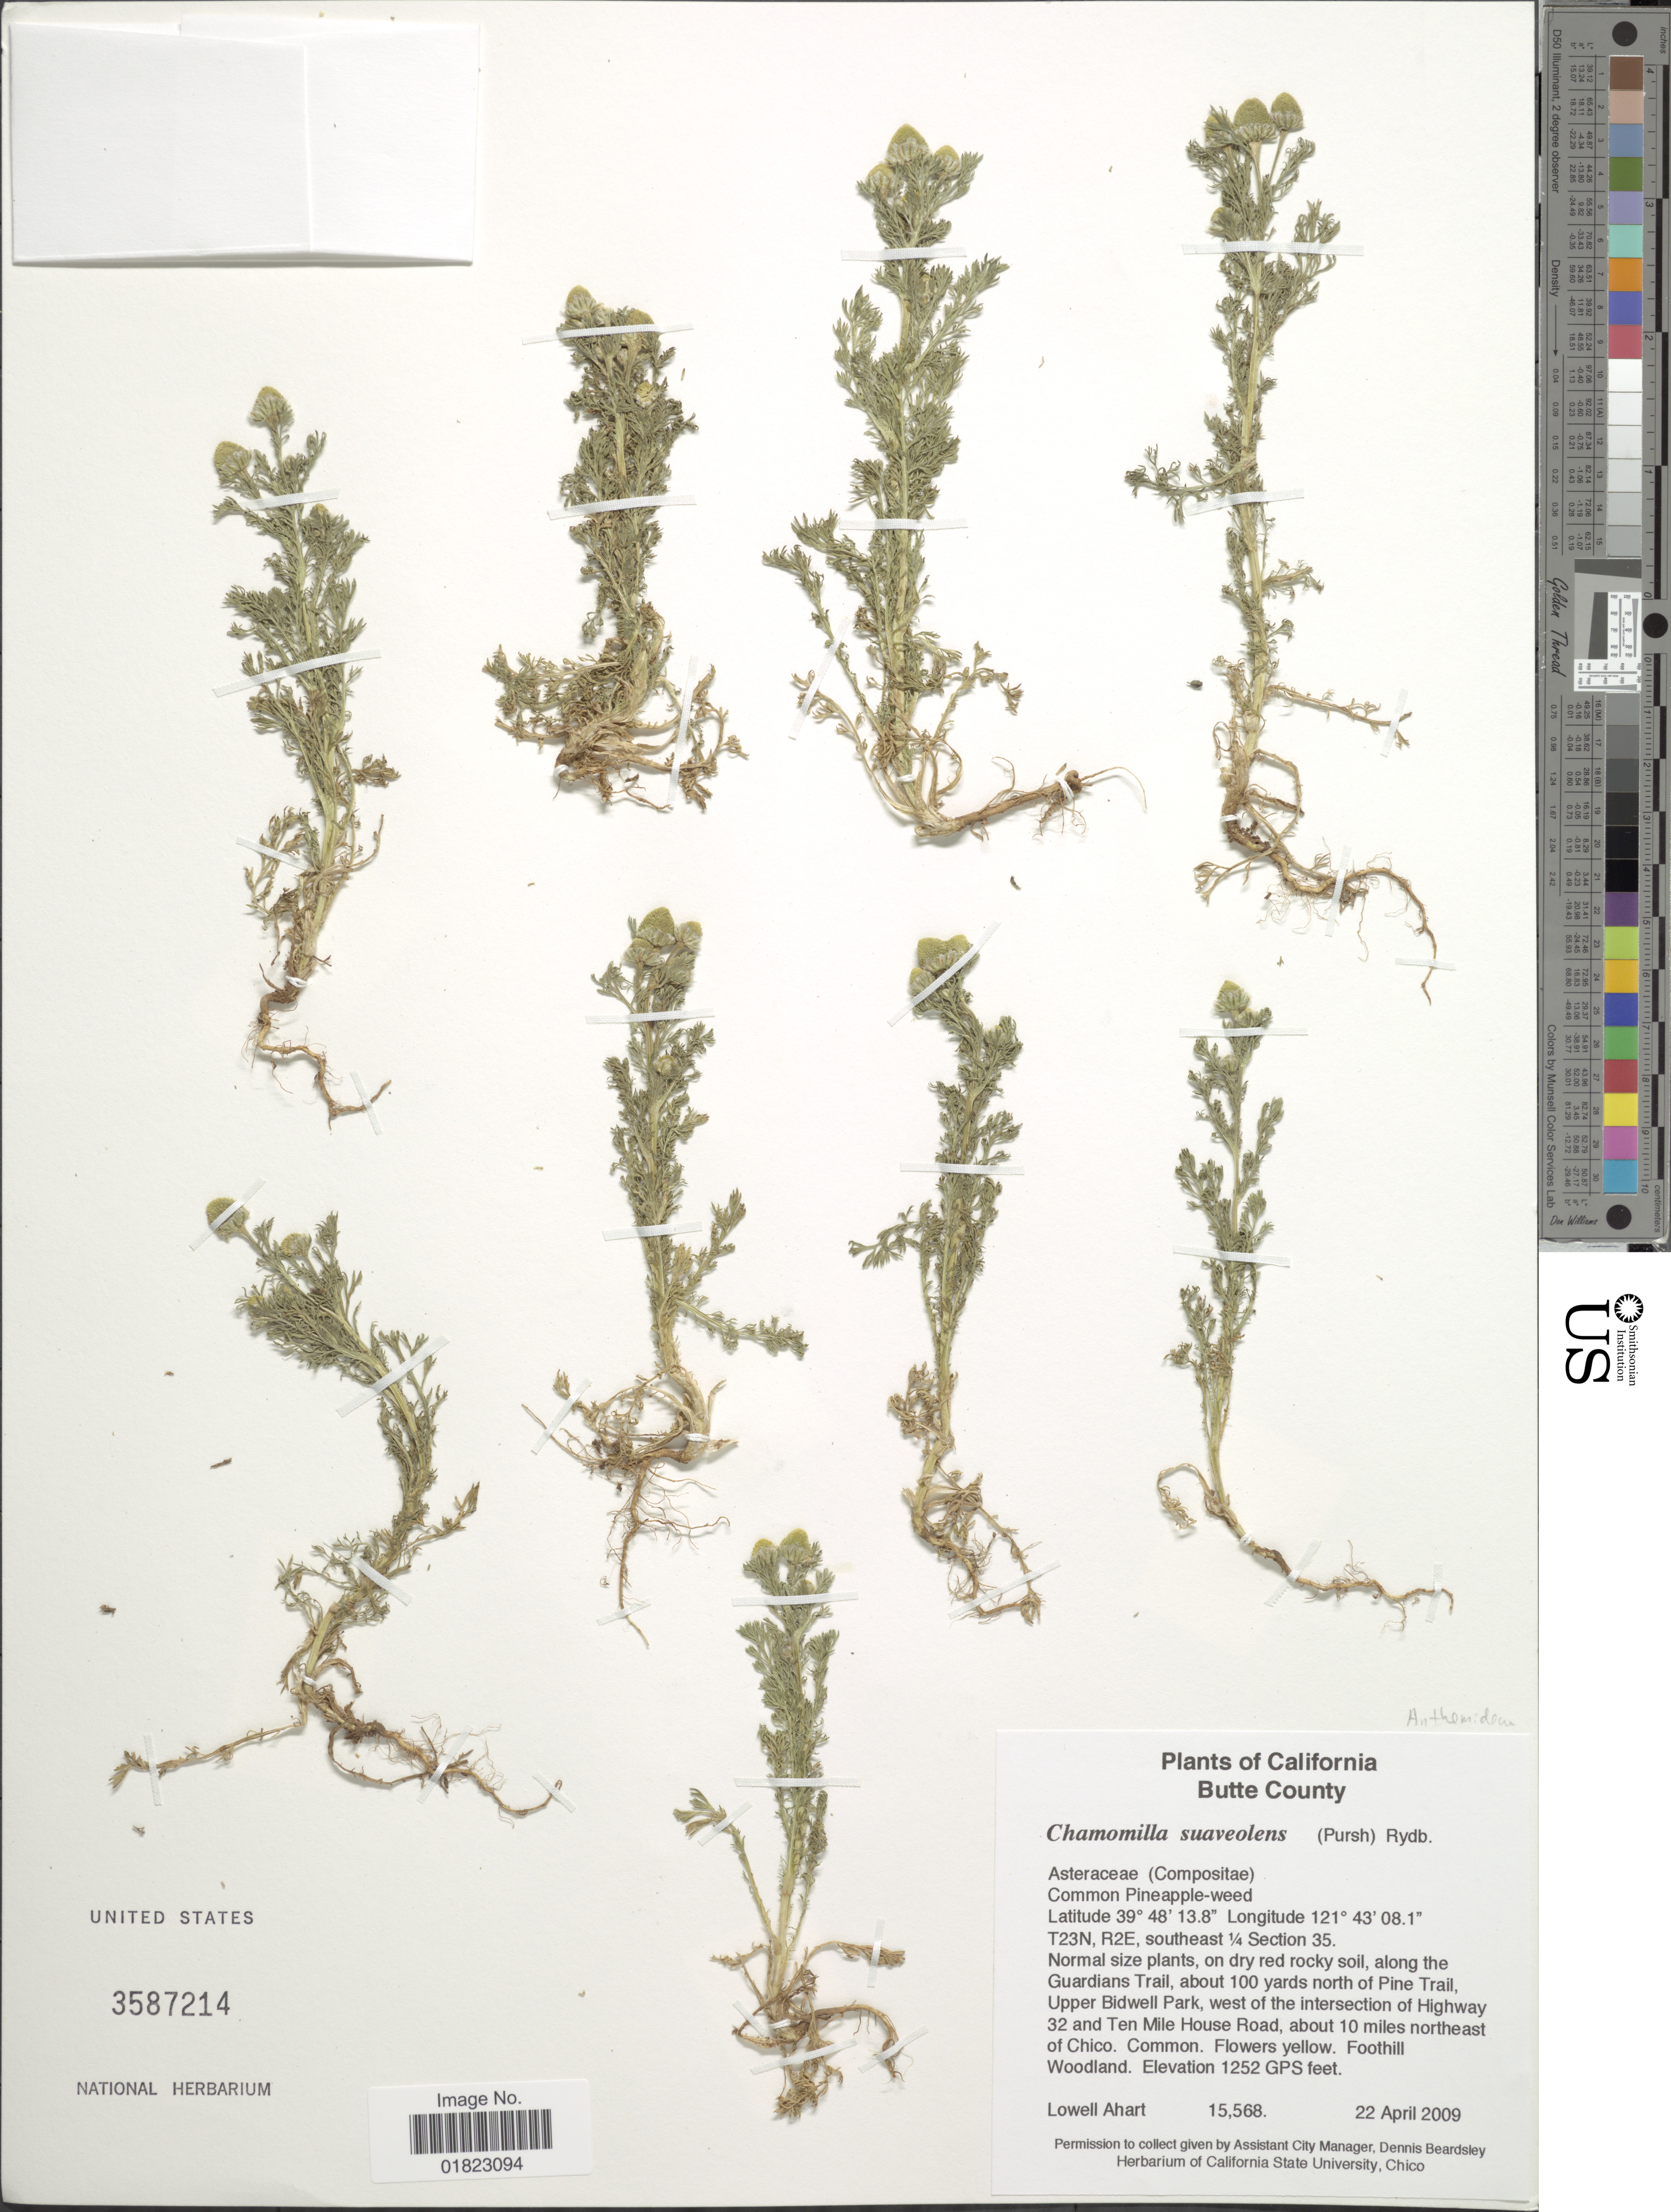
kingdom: Plantae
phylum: Tracheophyta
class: Magnoliopsida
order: Asterales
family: Asteraceae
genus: Matricaria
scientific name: Matricaria matricarioides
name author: (Less.) Porter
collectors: L. Ahart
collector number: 15568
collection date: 2009-04-22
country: United States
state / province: California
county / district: Butte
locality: California, Butte County, T23N, R2E, southeast 1/4 Section 35. Normal size plants. Along Guardians Trail, about 100 yards north of Pine Trail, Upper Bidwell Park, west of Interserction of Highway 32 and Ten Mile House Road, about 10 miles northeast of Chico.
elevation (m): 382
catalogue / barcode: US 3587214